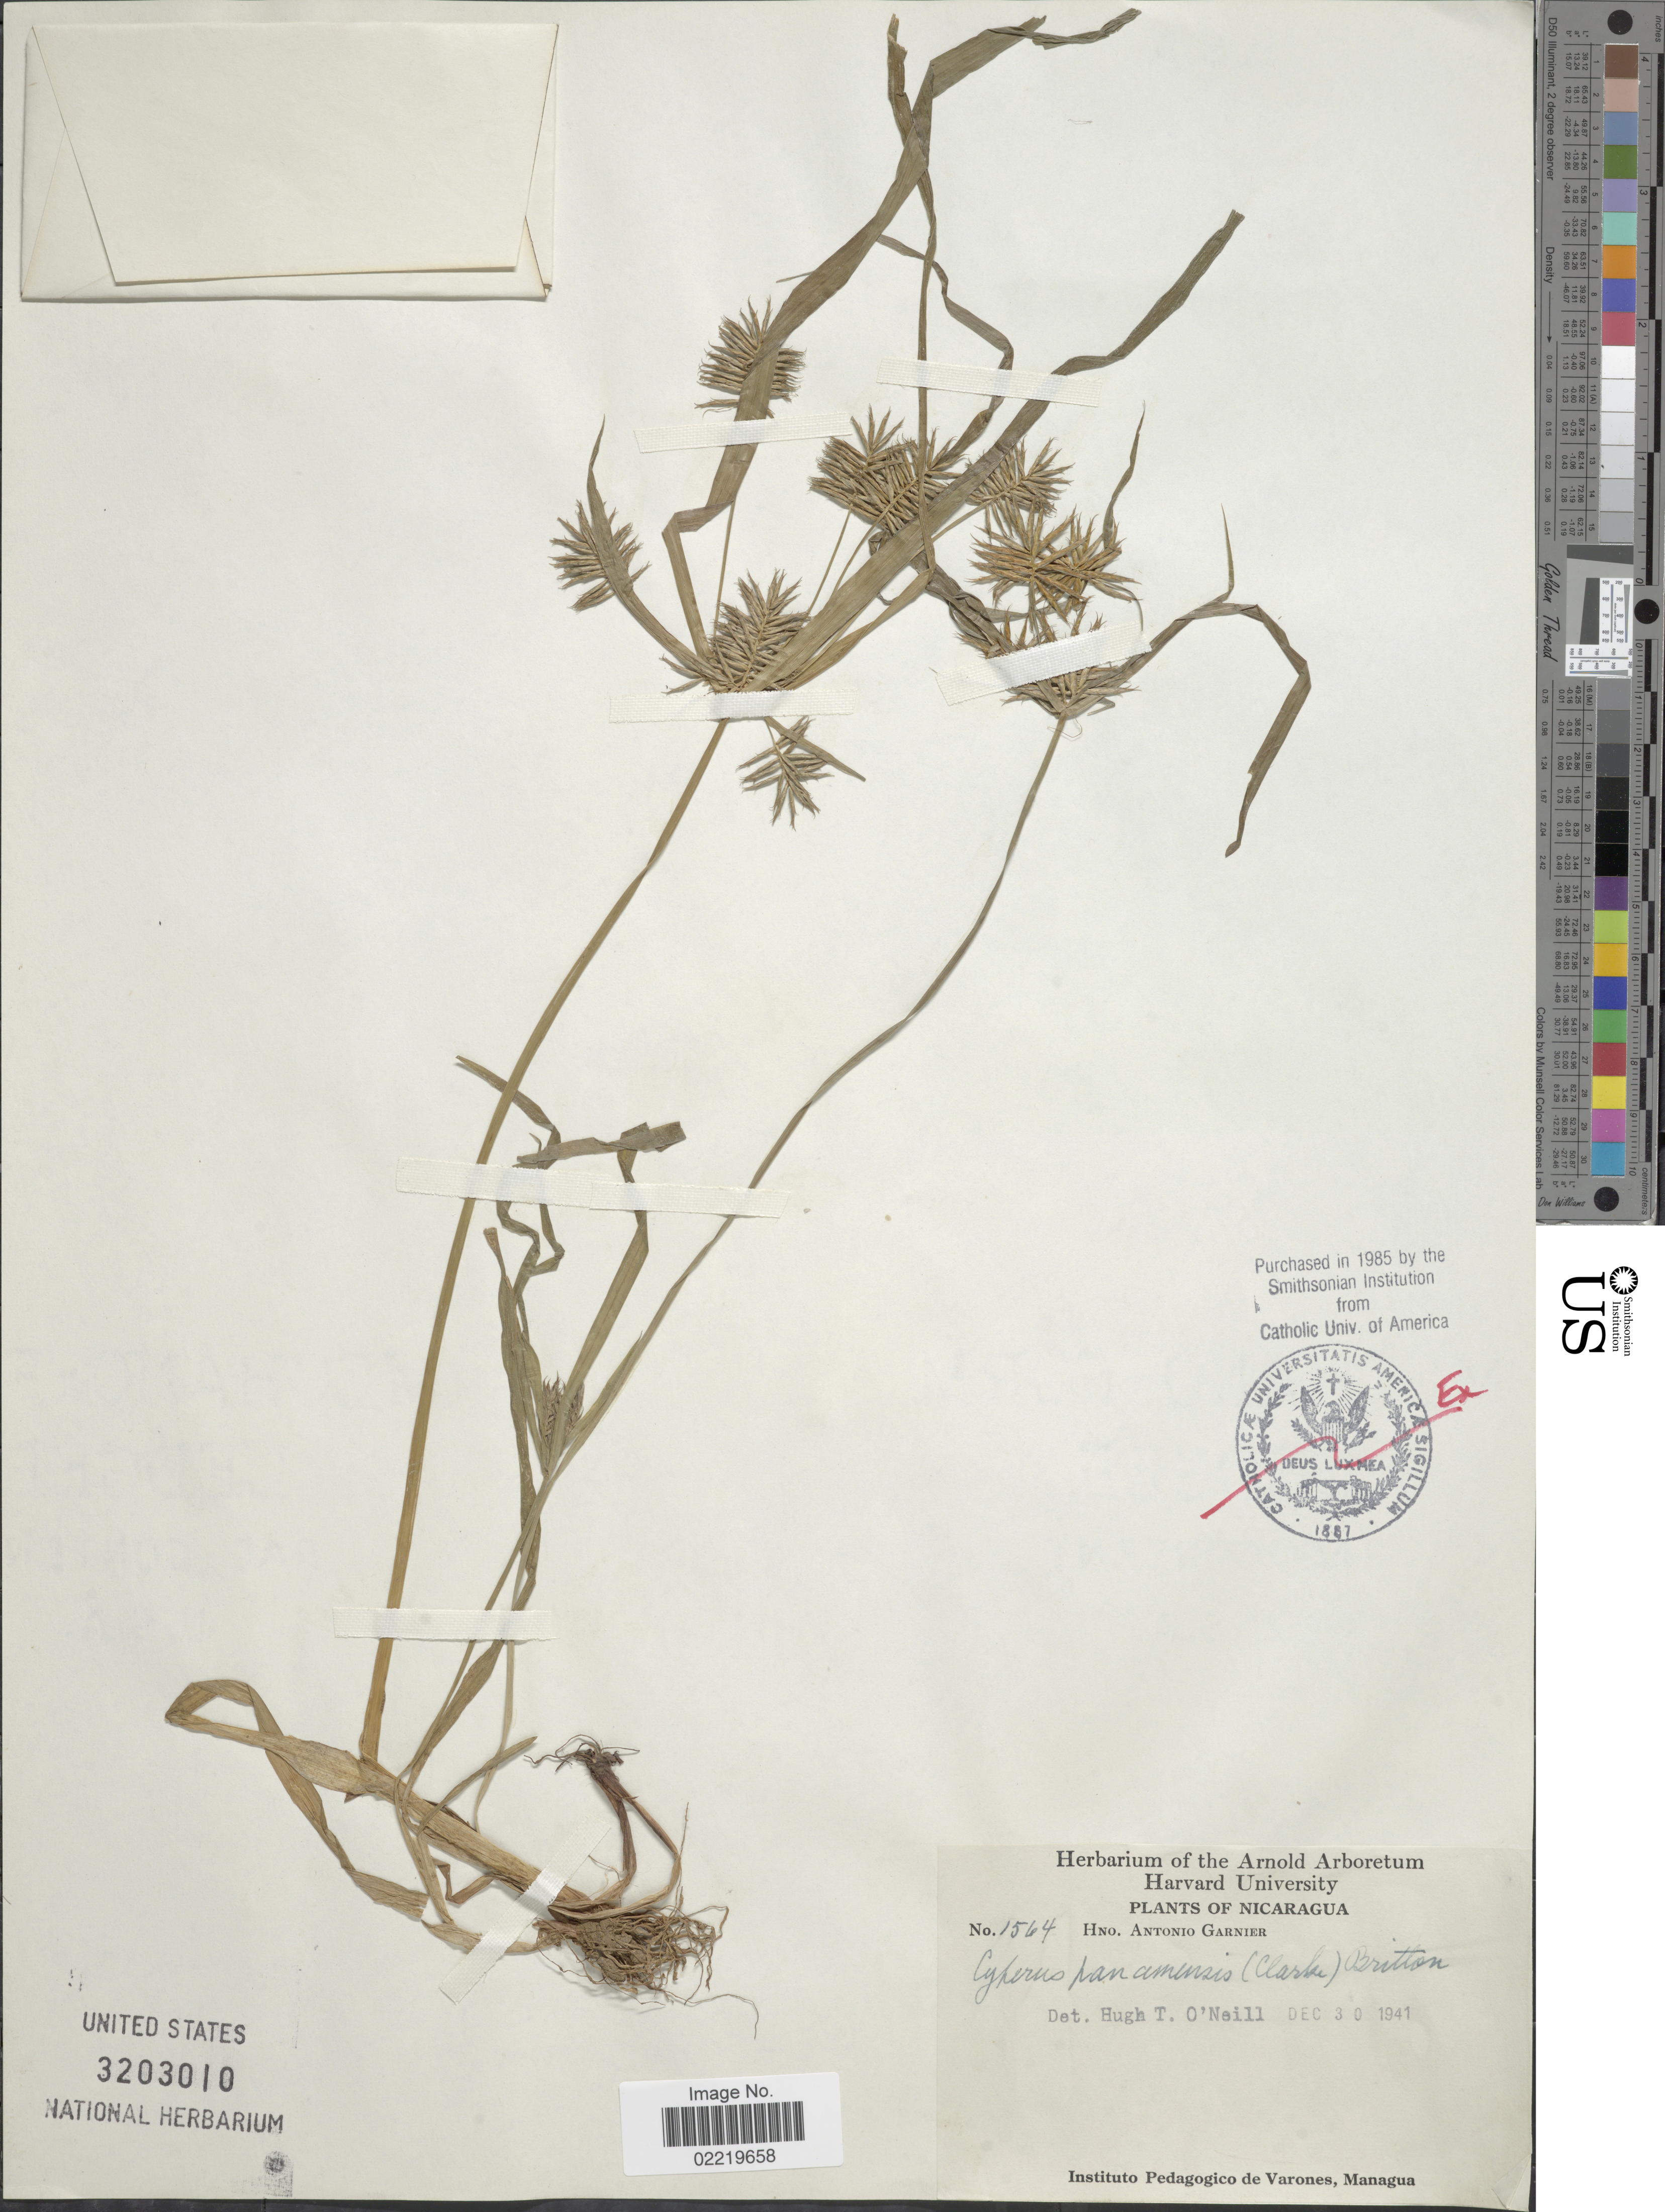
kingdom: Plantae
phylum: Tracheophyta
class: Liliopsida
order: Poales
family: Cyperaceae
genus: Cyperus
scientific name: Cyperus panamensis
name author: (C.B. Clarke) Britton ex Standl.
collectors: Bro. A. Garnier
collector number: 1564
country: Nicaragua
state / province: Managua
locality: Instituto Pedagogico de Varones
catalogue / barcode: US 3203010